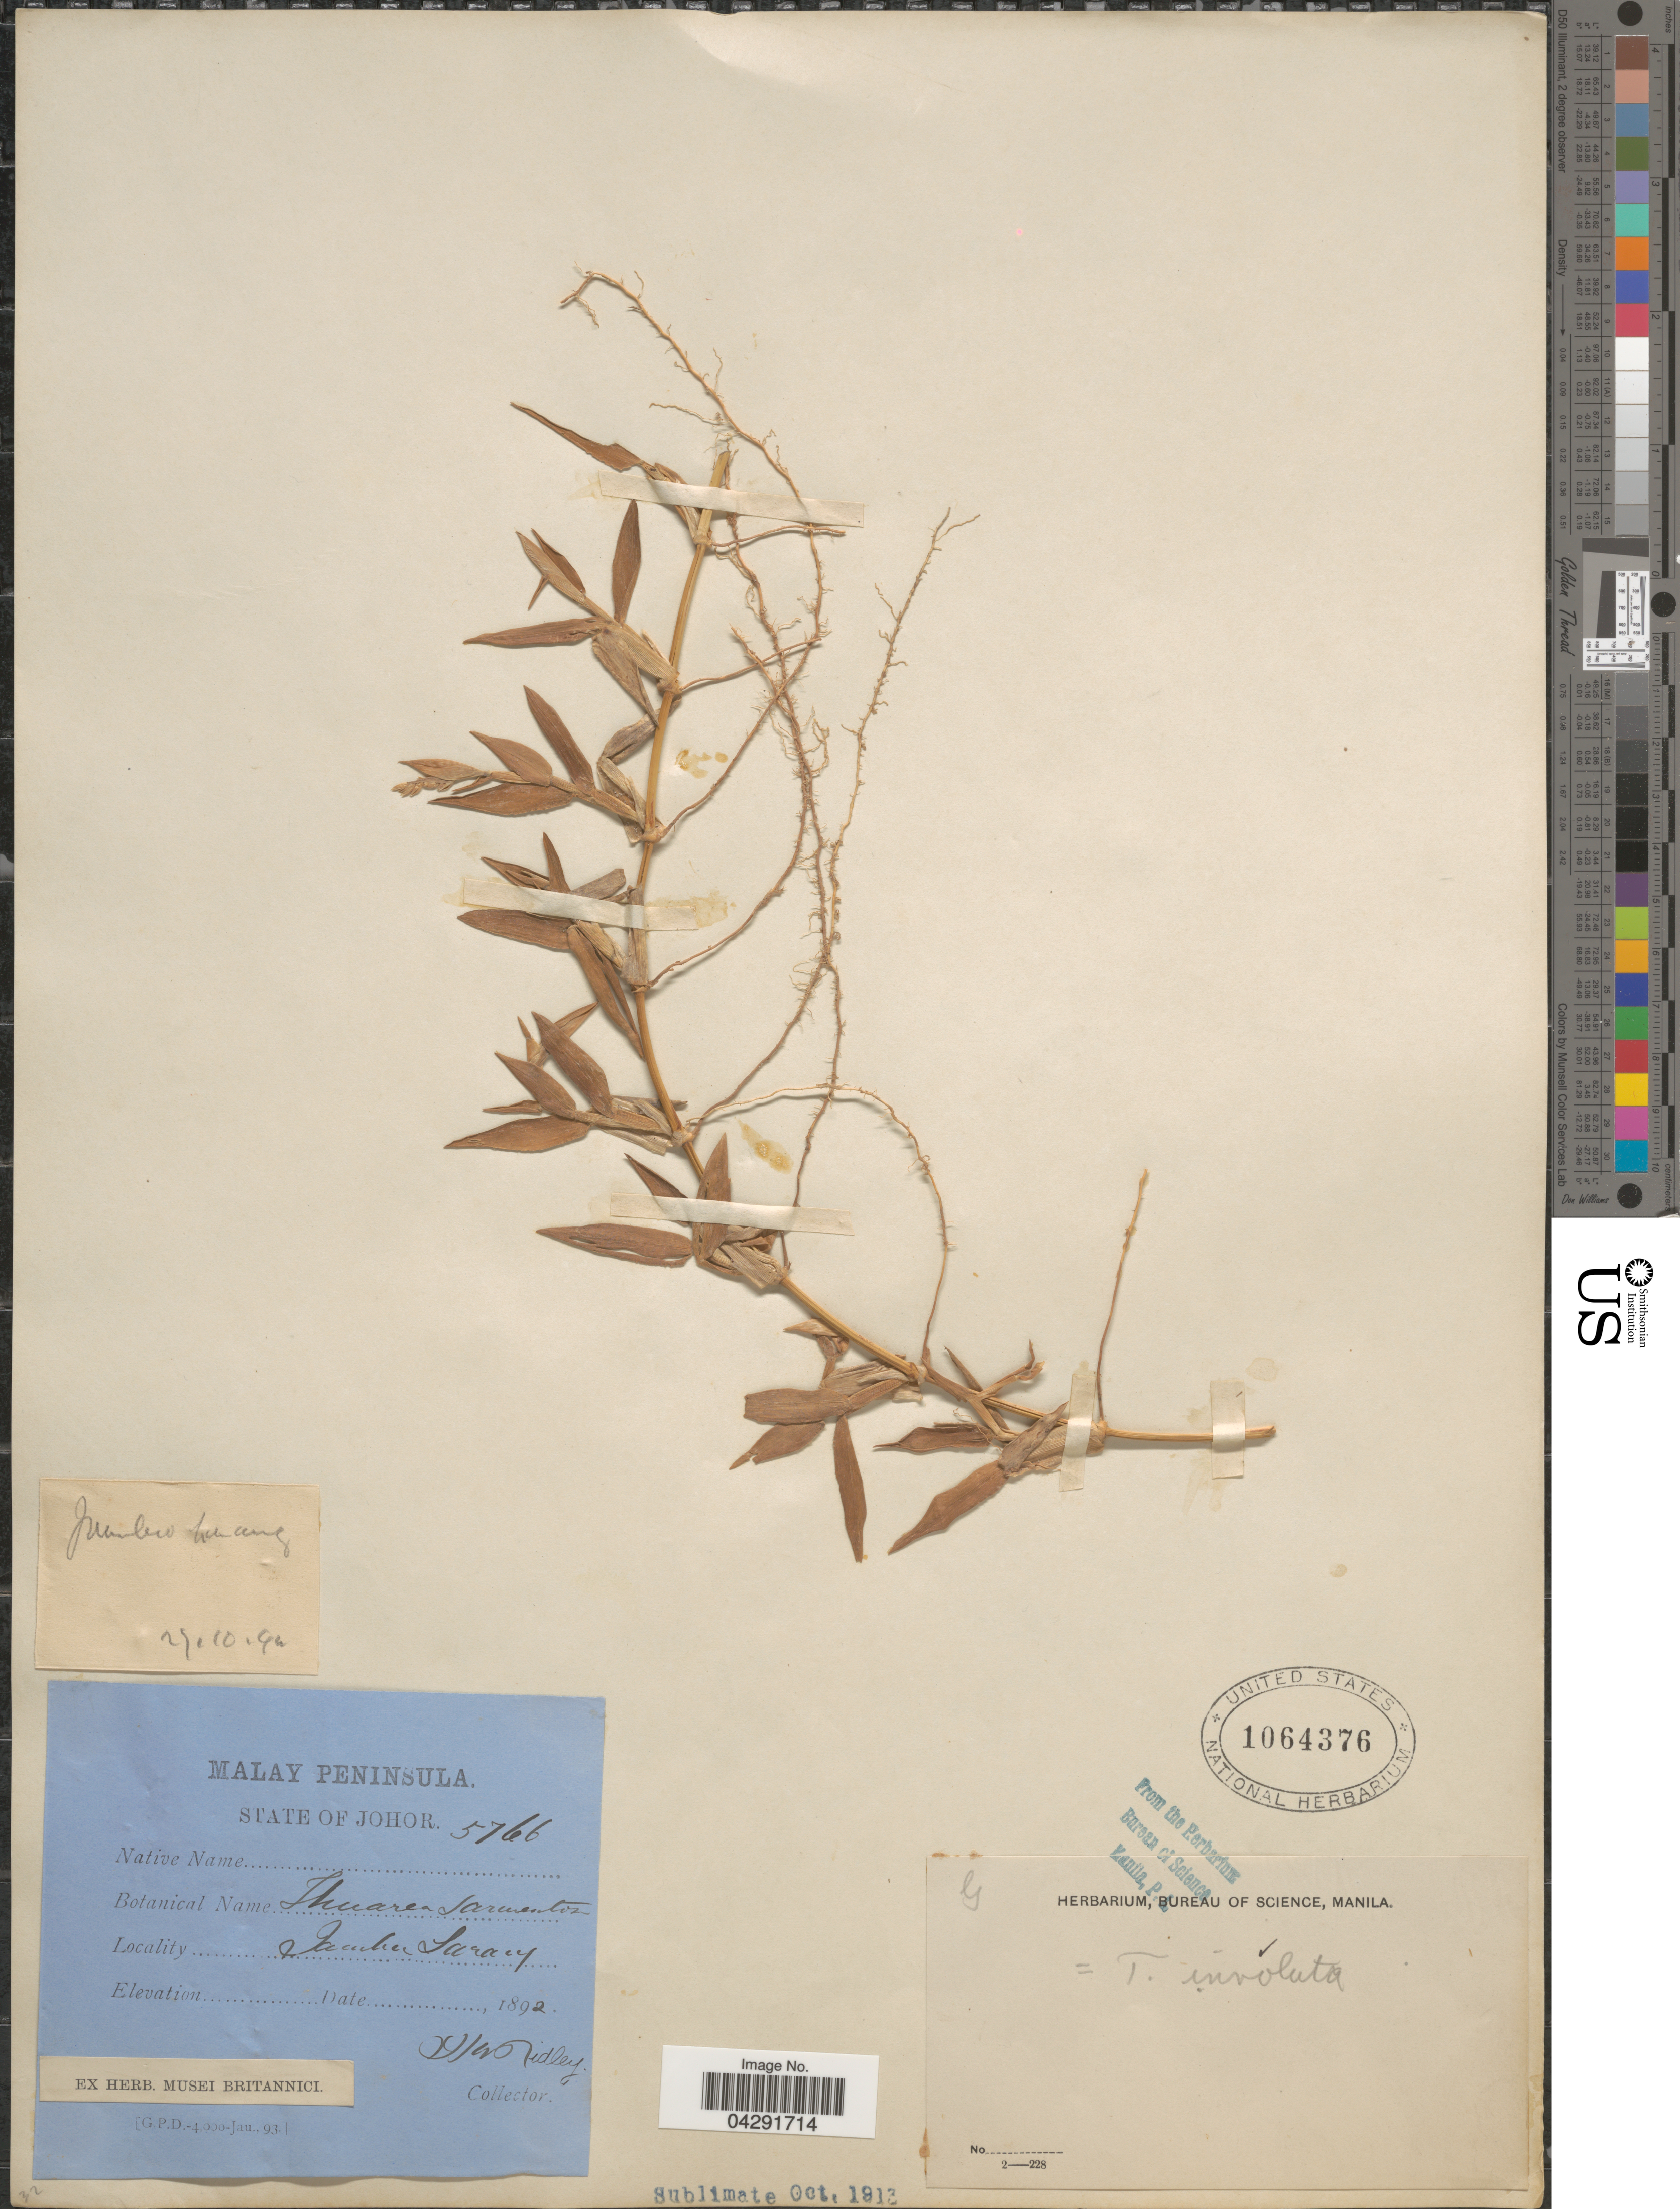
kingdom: Plantae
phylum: Tracheophyta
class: Liliopsida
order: Poales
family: Poaceae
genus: Thuarea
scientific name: Thuarea involuta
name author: (G. Forst.) R. Br. ex Sm.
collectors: J. Gidley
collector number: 5766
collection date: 1892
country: Malaysia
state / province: Johor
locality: Malay Peninsula. Jamber Saray [interpreted].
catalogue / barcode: US 1064376